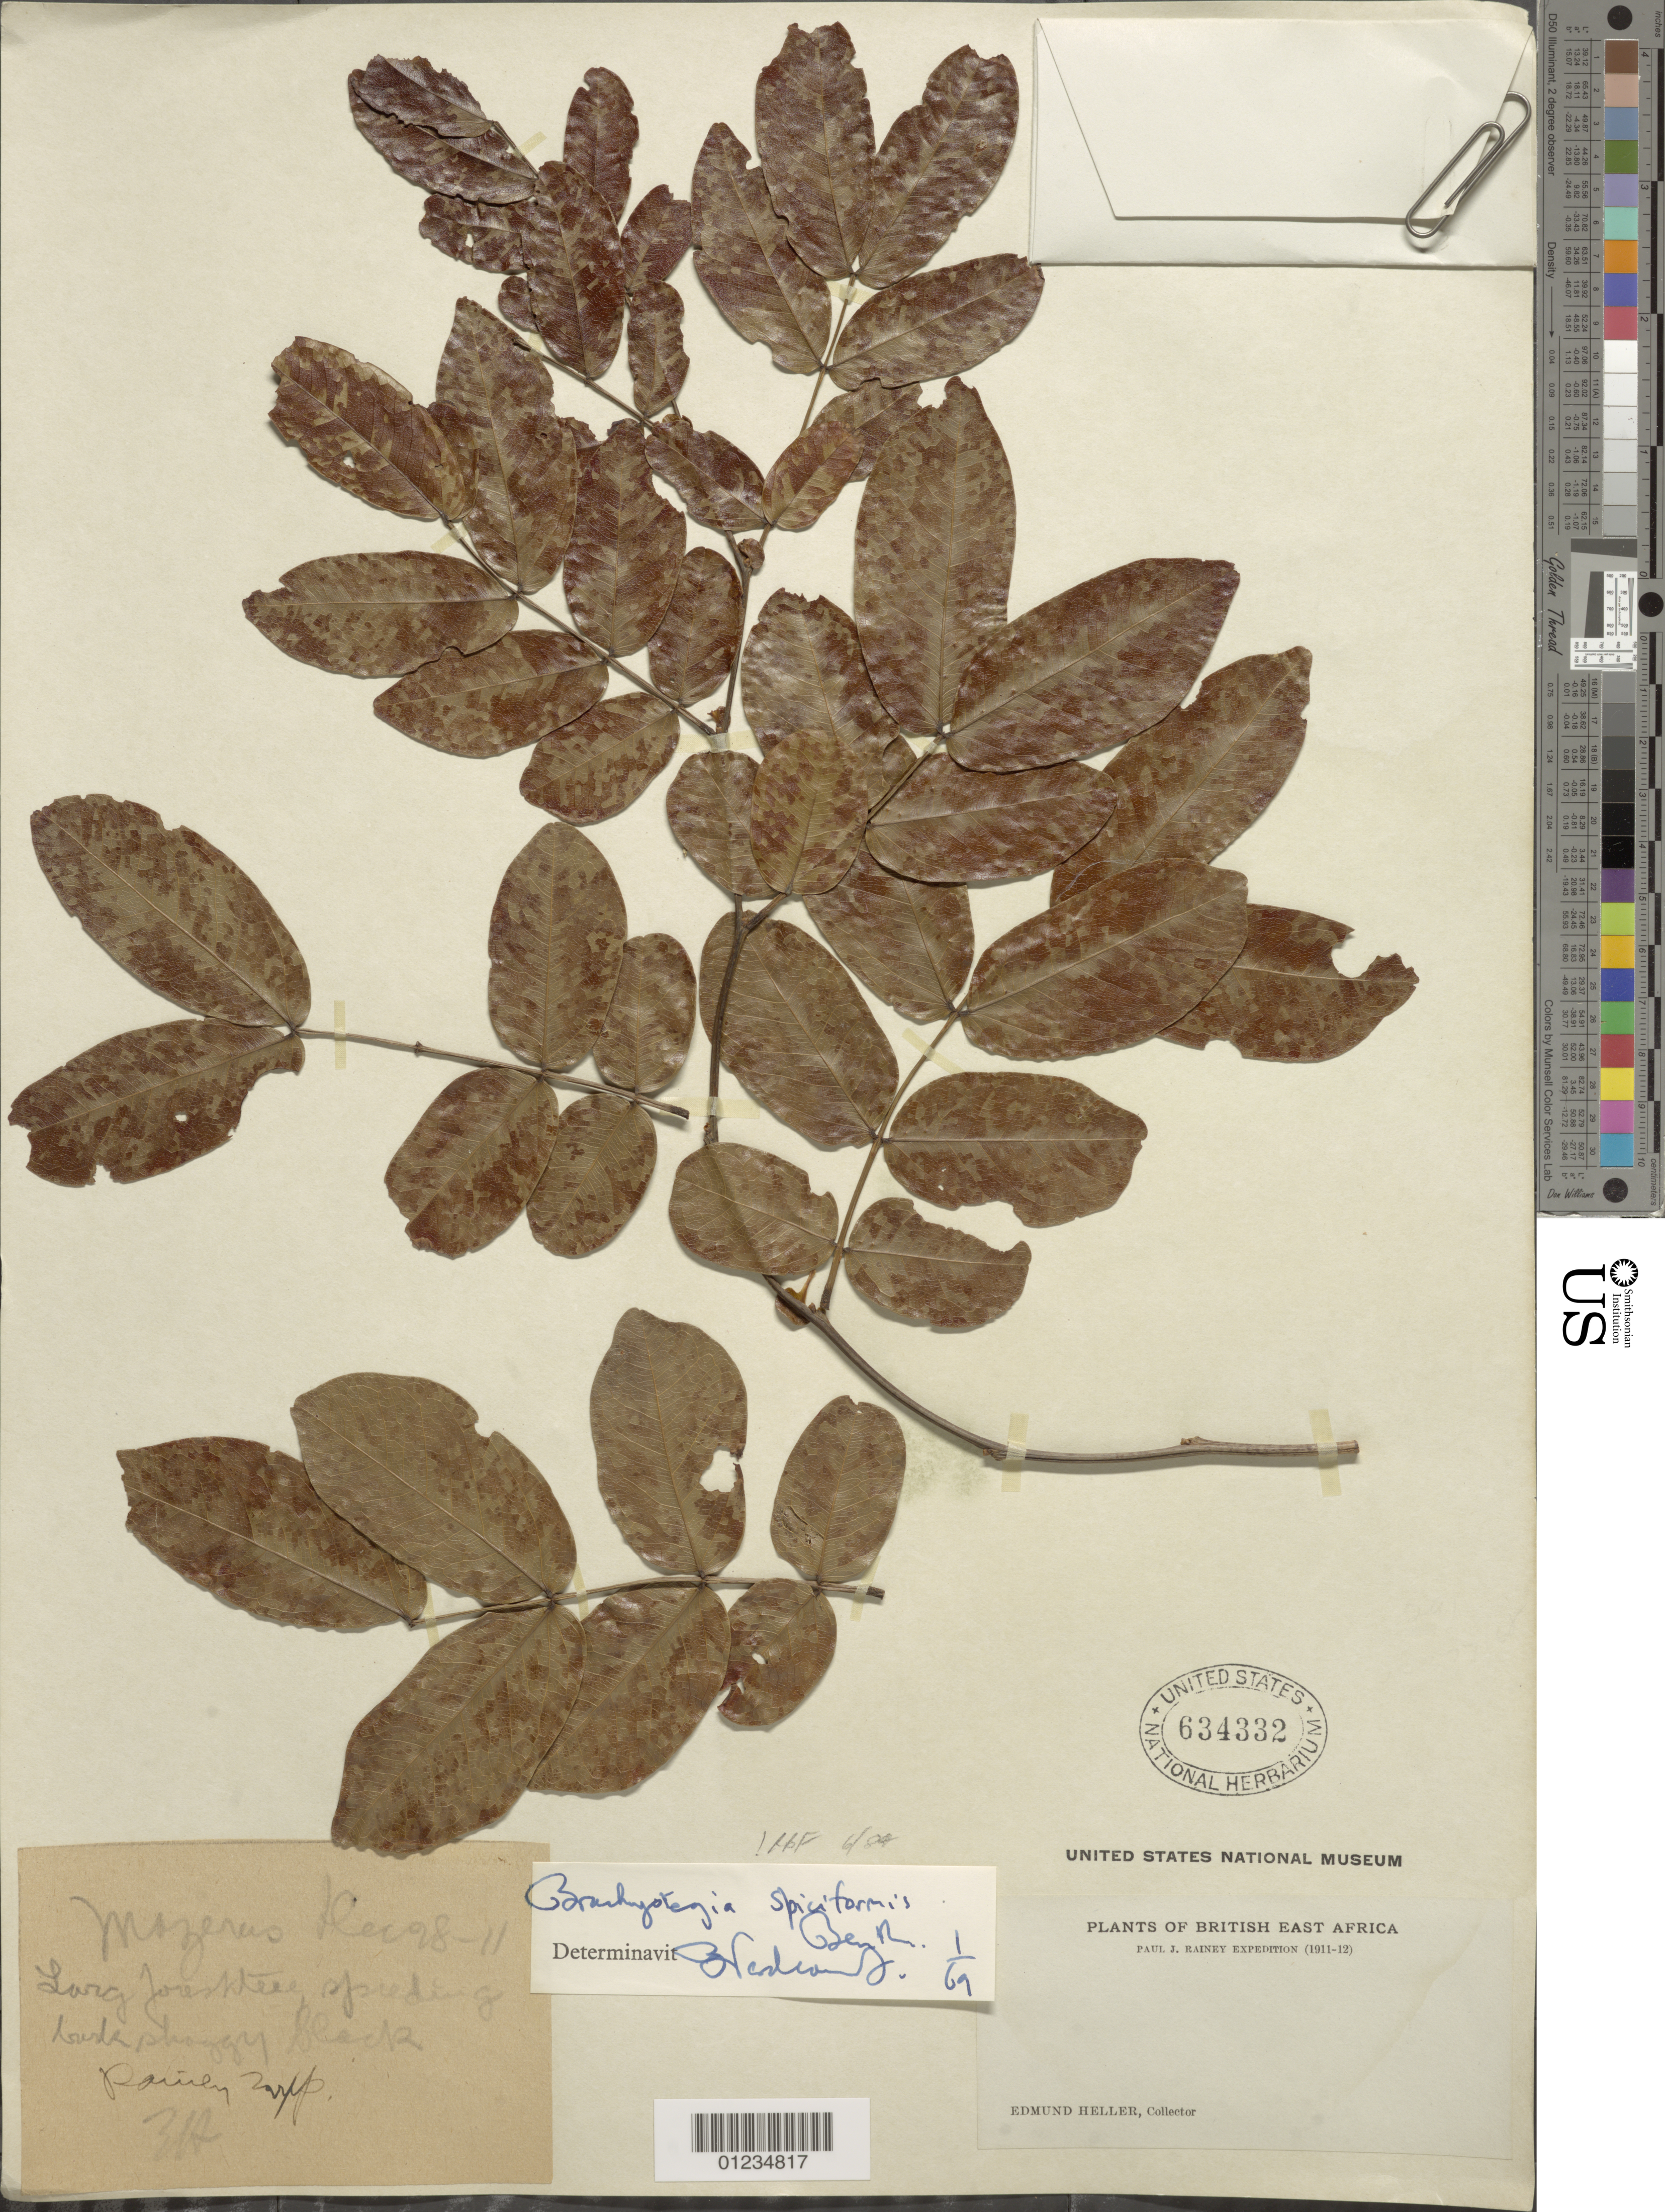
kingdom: Plantae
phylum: Tracheophyta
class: Magnoliopsida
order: Fabales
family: Fabaceae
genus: Brachystegia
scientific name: Brachystegia spiciformis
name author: Benth.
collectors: E. Heller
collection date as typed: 28 Dec 1911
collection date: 1911-12-28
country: Kenya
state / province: Kilifi / Kwale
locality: Mazeras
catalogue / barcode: US 634332